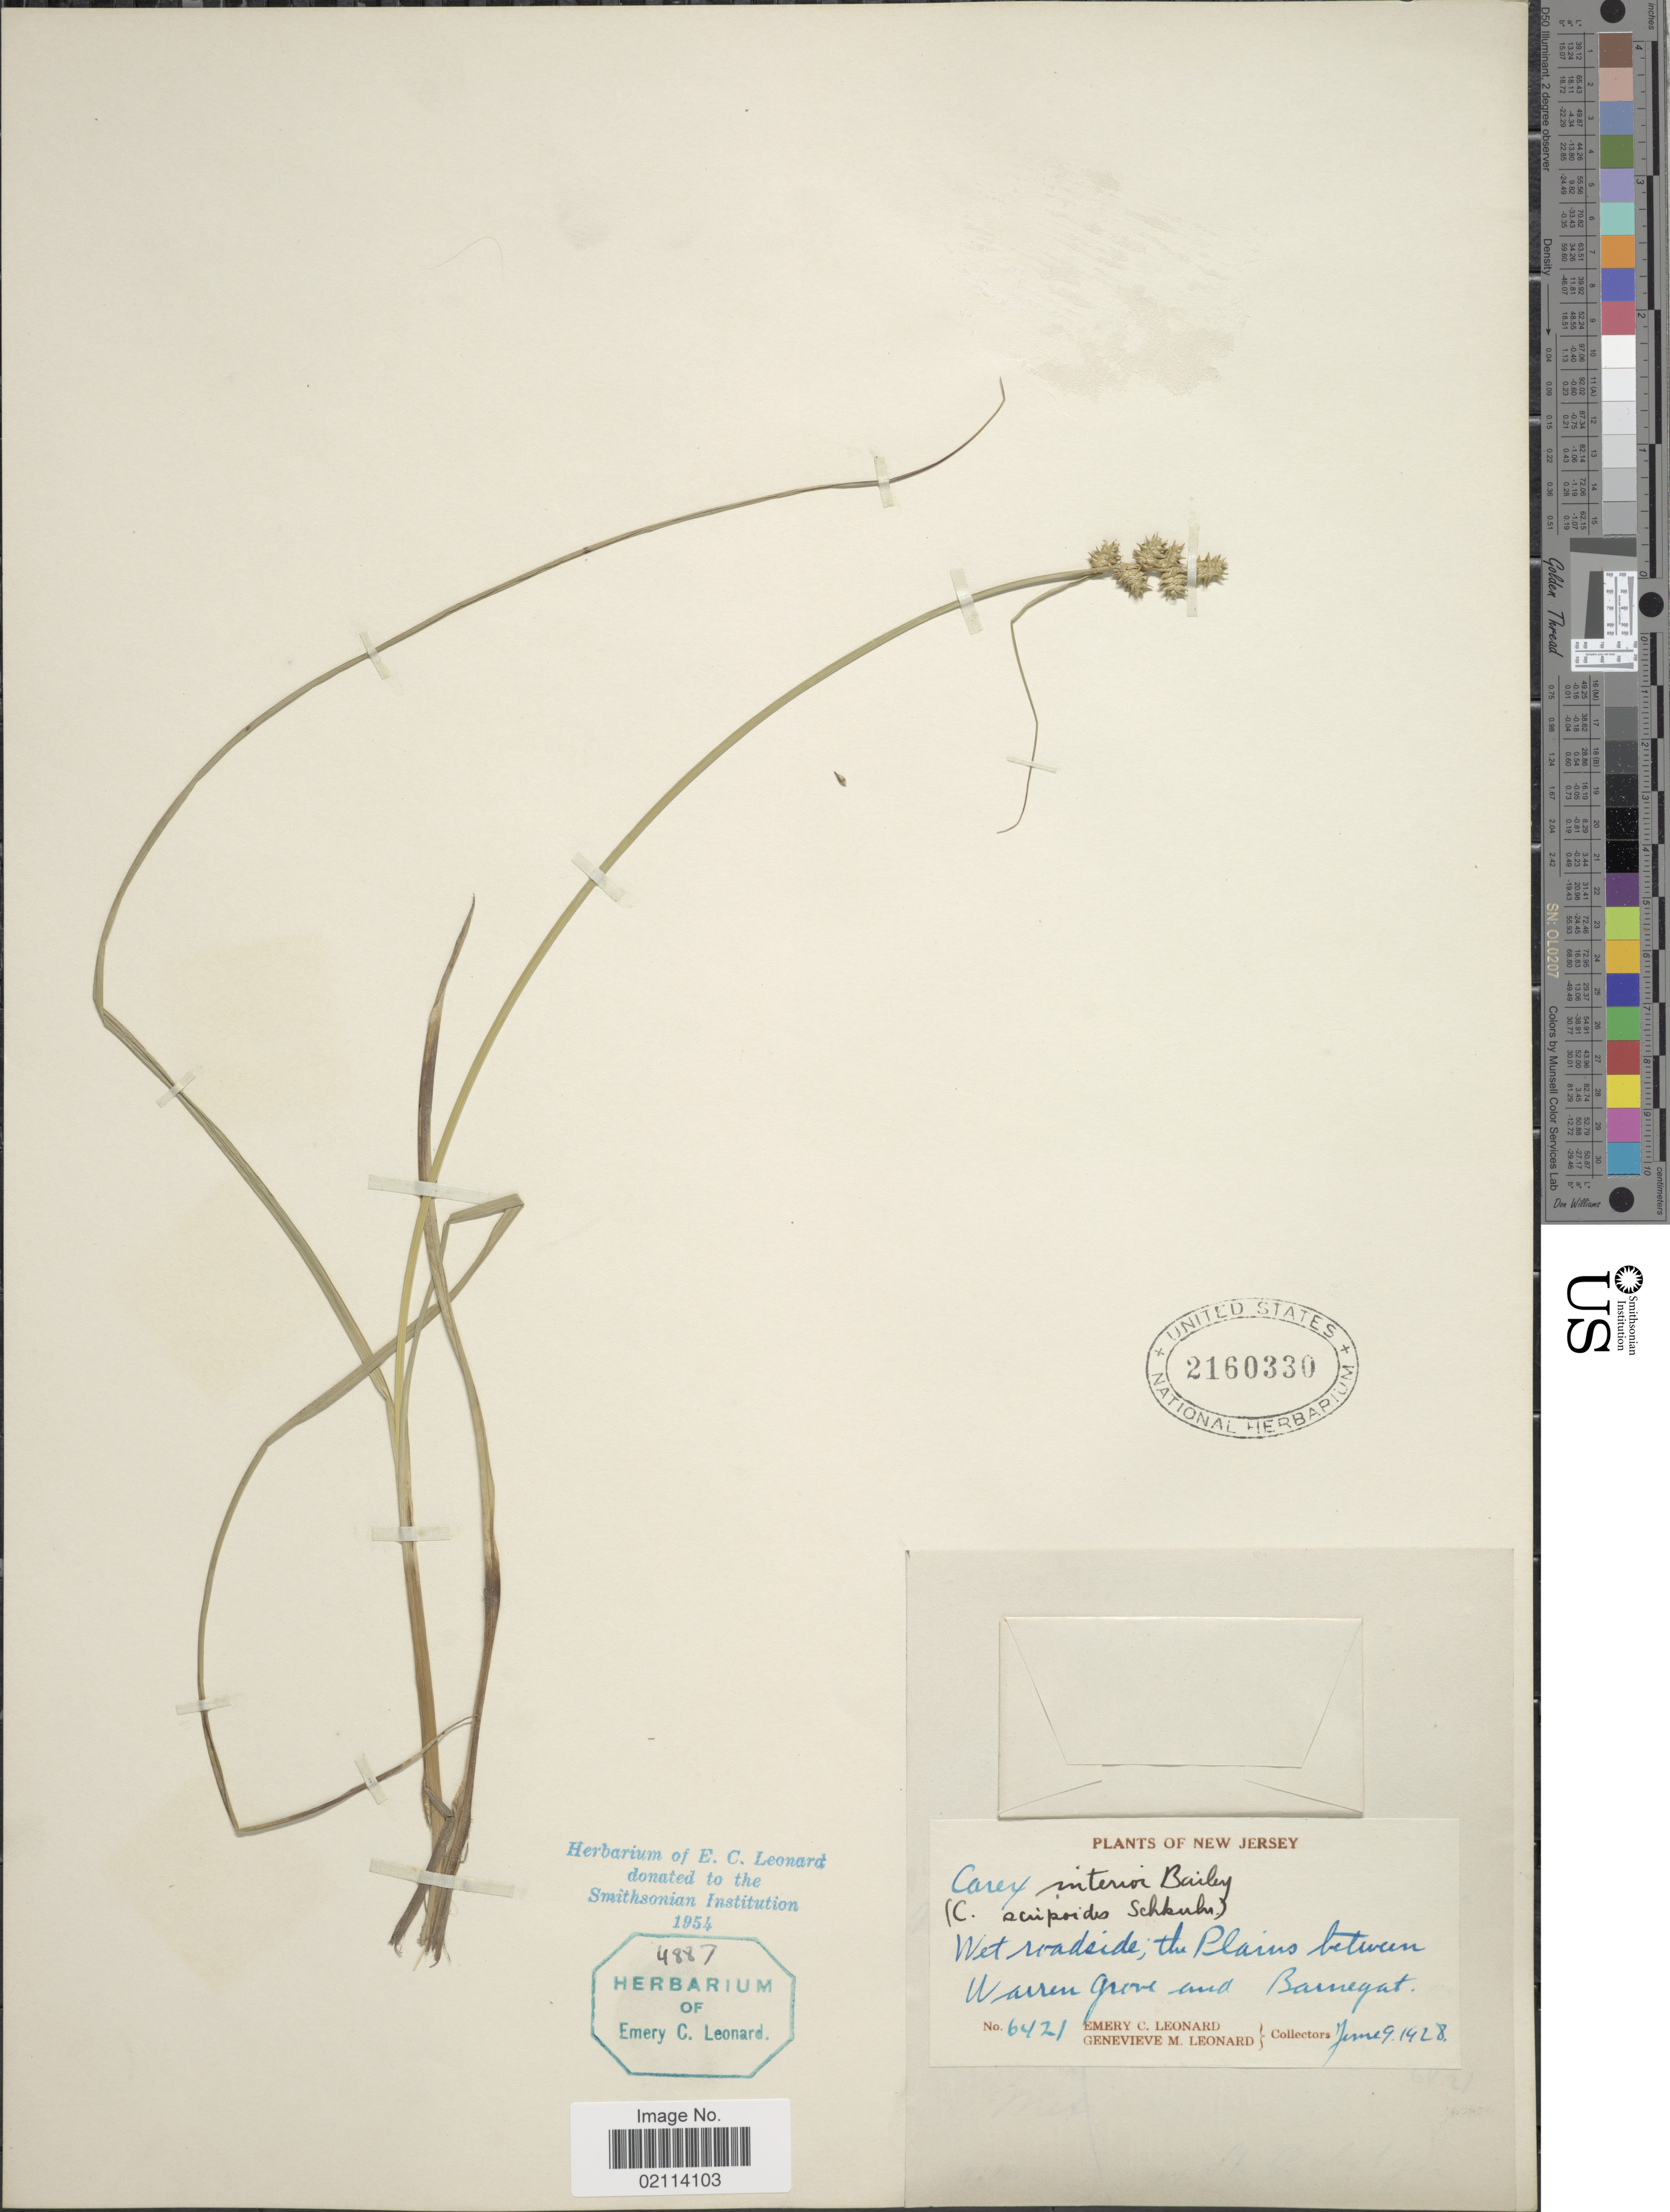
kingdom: Plantae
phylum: Tracheophyta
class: Liliopsida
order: Poales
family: Cyperaceae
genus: Carex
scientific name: Carex interior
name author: L.H. Bailey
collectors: E. C. Leonard & G. M. Leonard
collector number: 6421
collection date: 1928-06-09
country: United States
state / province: New Jersey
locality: Wet roadside; the Plains between Warren Grove and Barnegat.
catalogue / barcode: US 2160330